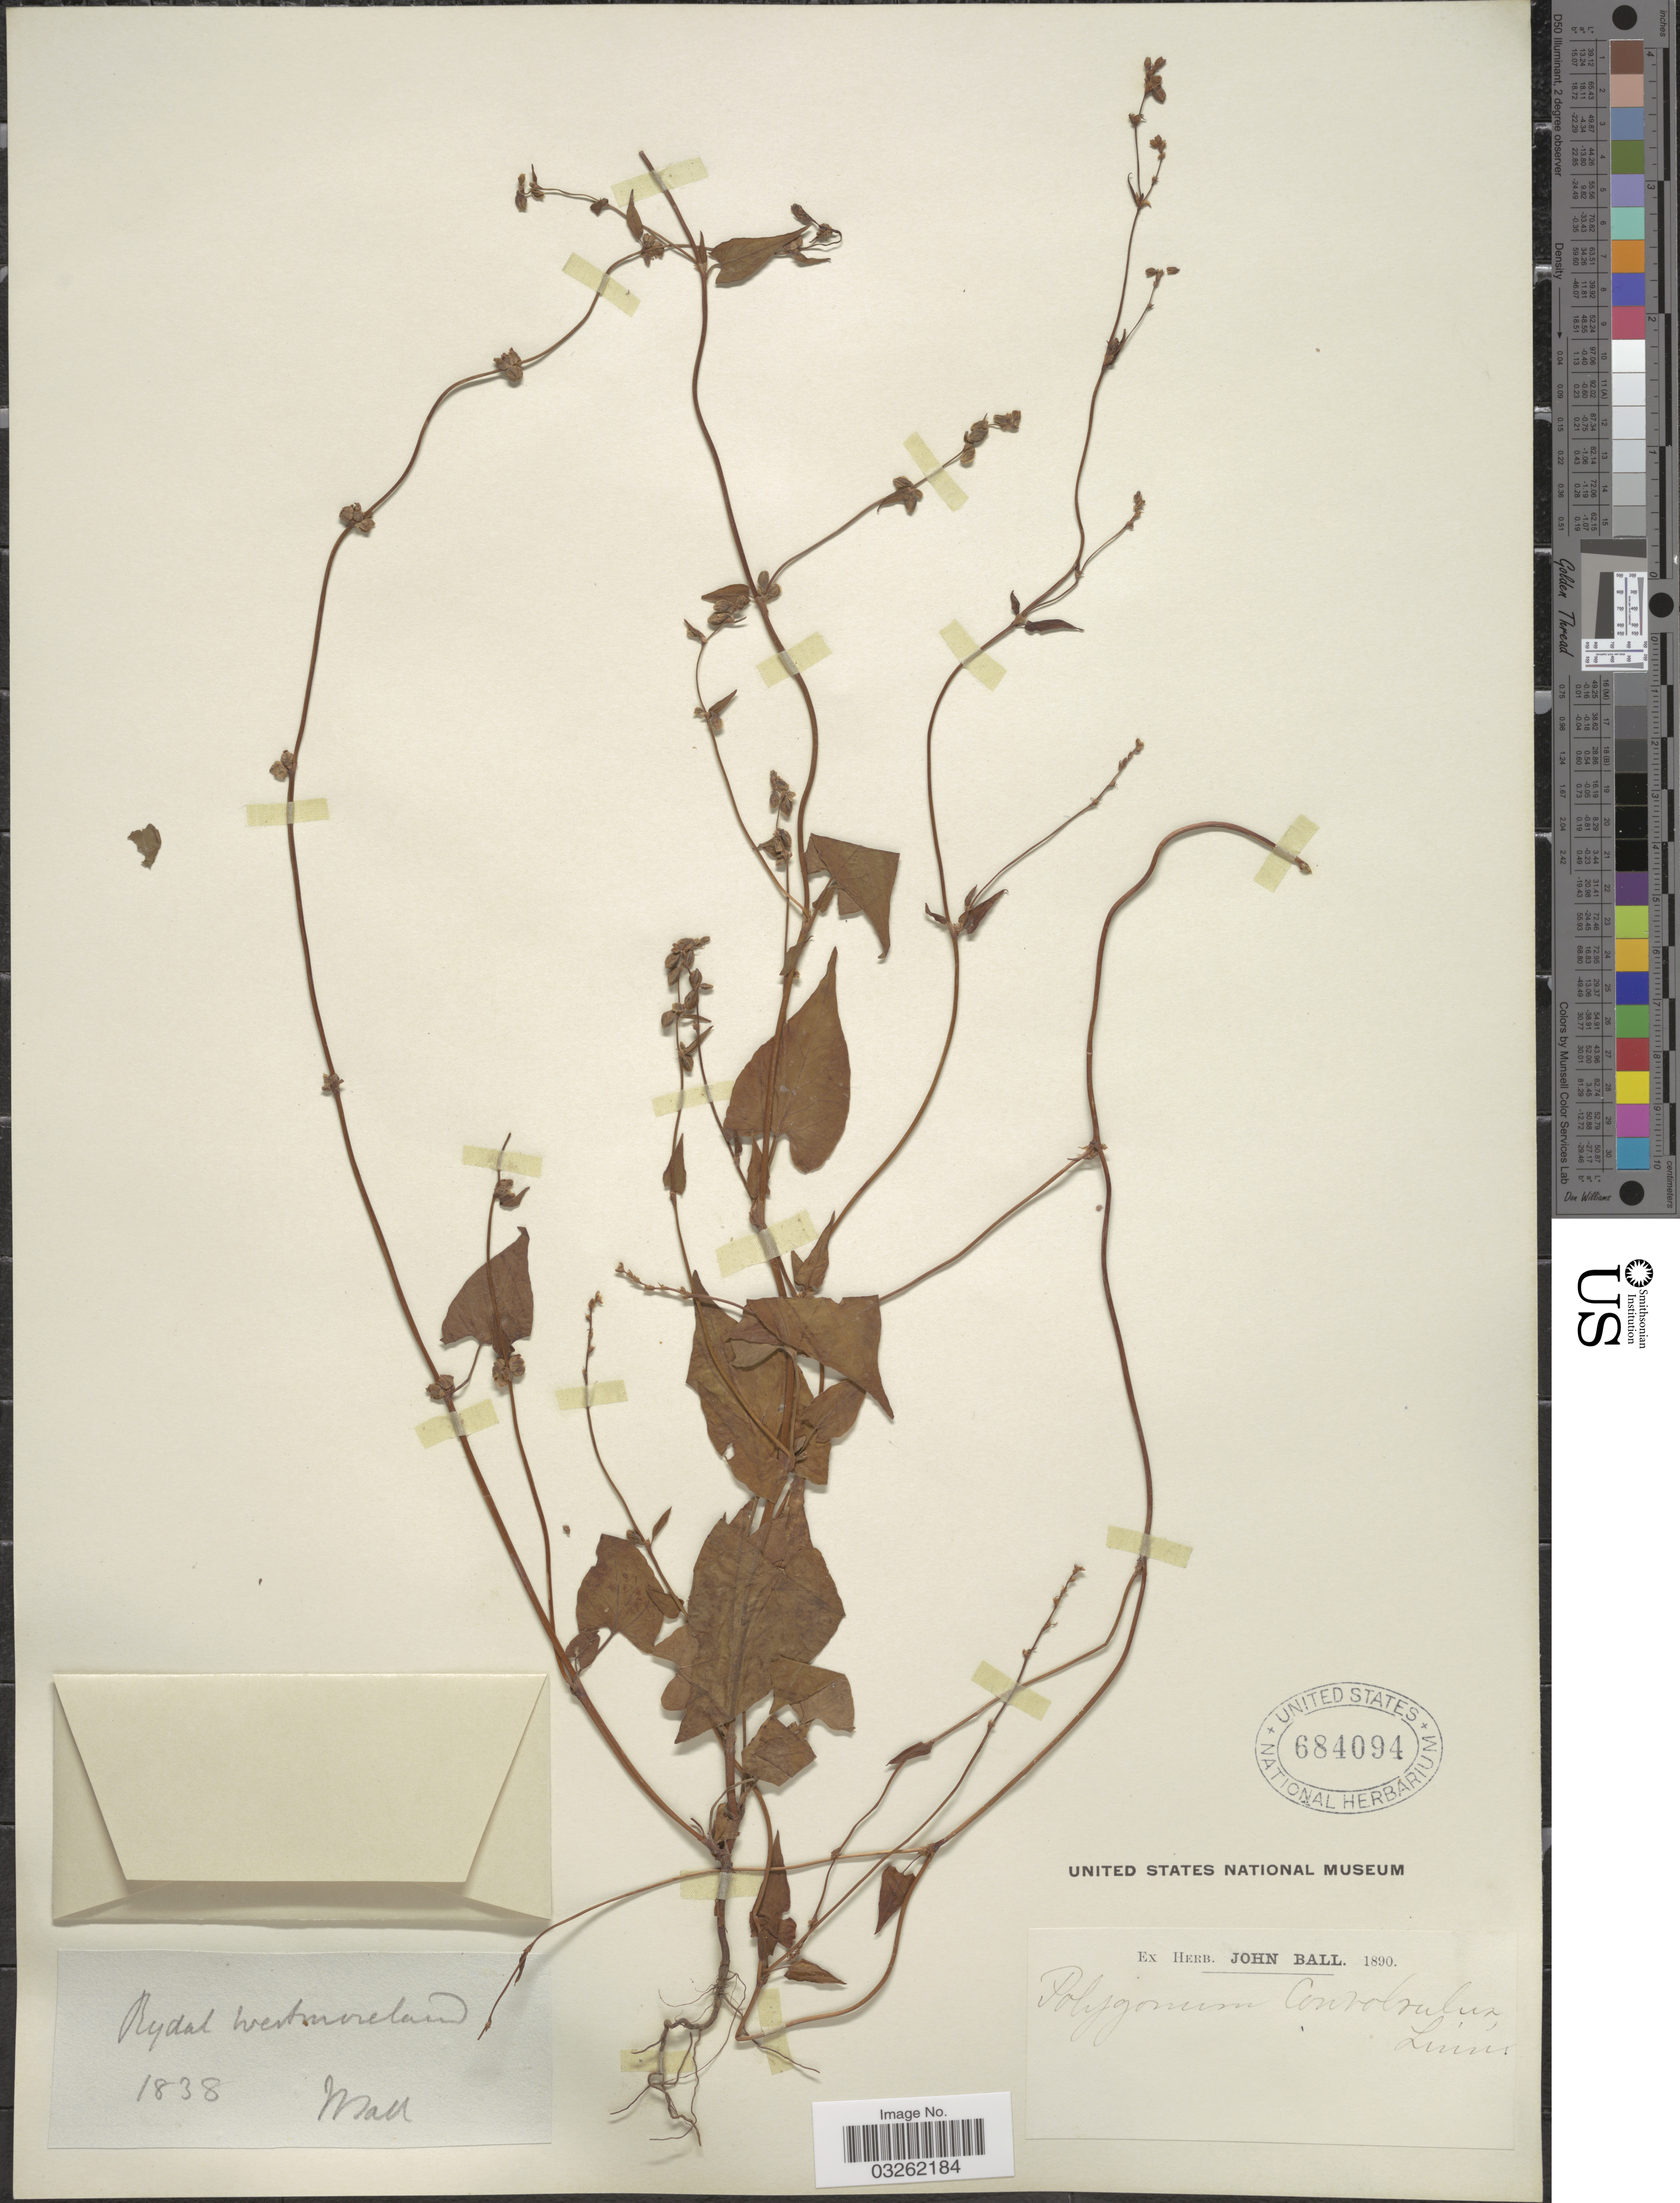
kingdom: Plantae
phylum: Tracheophyta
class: Magnoliopsida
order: Caryophyllales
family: Polygonaceae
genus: Fallopia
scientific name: Fallopia convolvulus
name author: (L.) Á. Löve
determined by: Strong, M. T., (US), Smithsonian Institution - National Museum of Natural History (UNITED STATES)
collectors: J. Ball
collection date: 1838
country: United Kingdom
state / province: England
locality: Rydal Westmoreland.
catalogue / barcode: US 684094